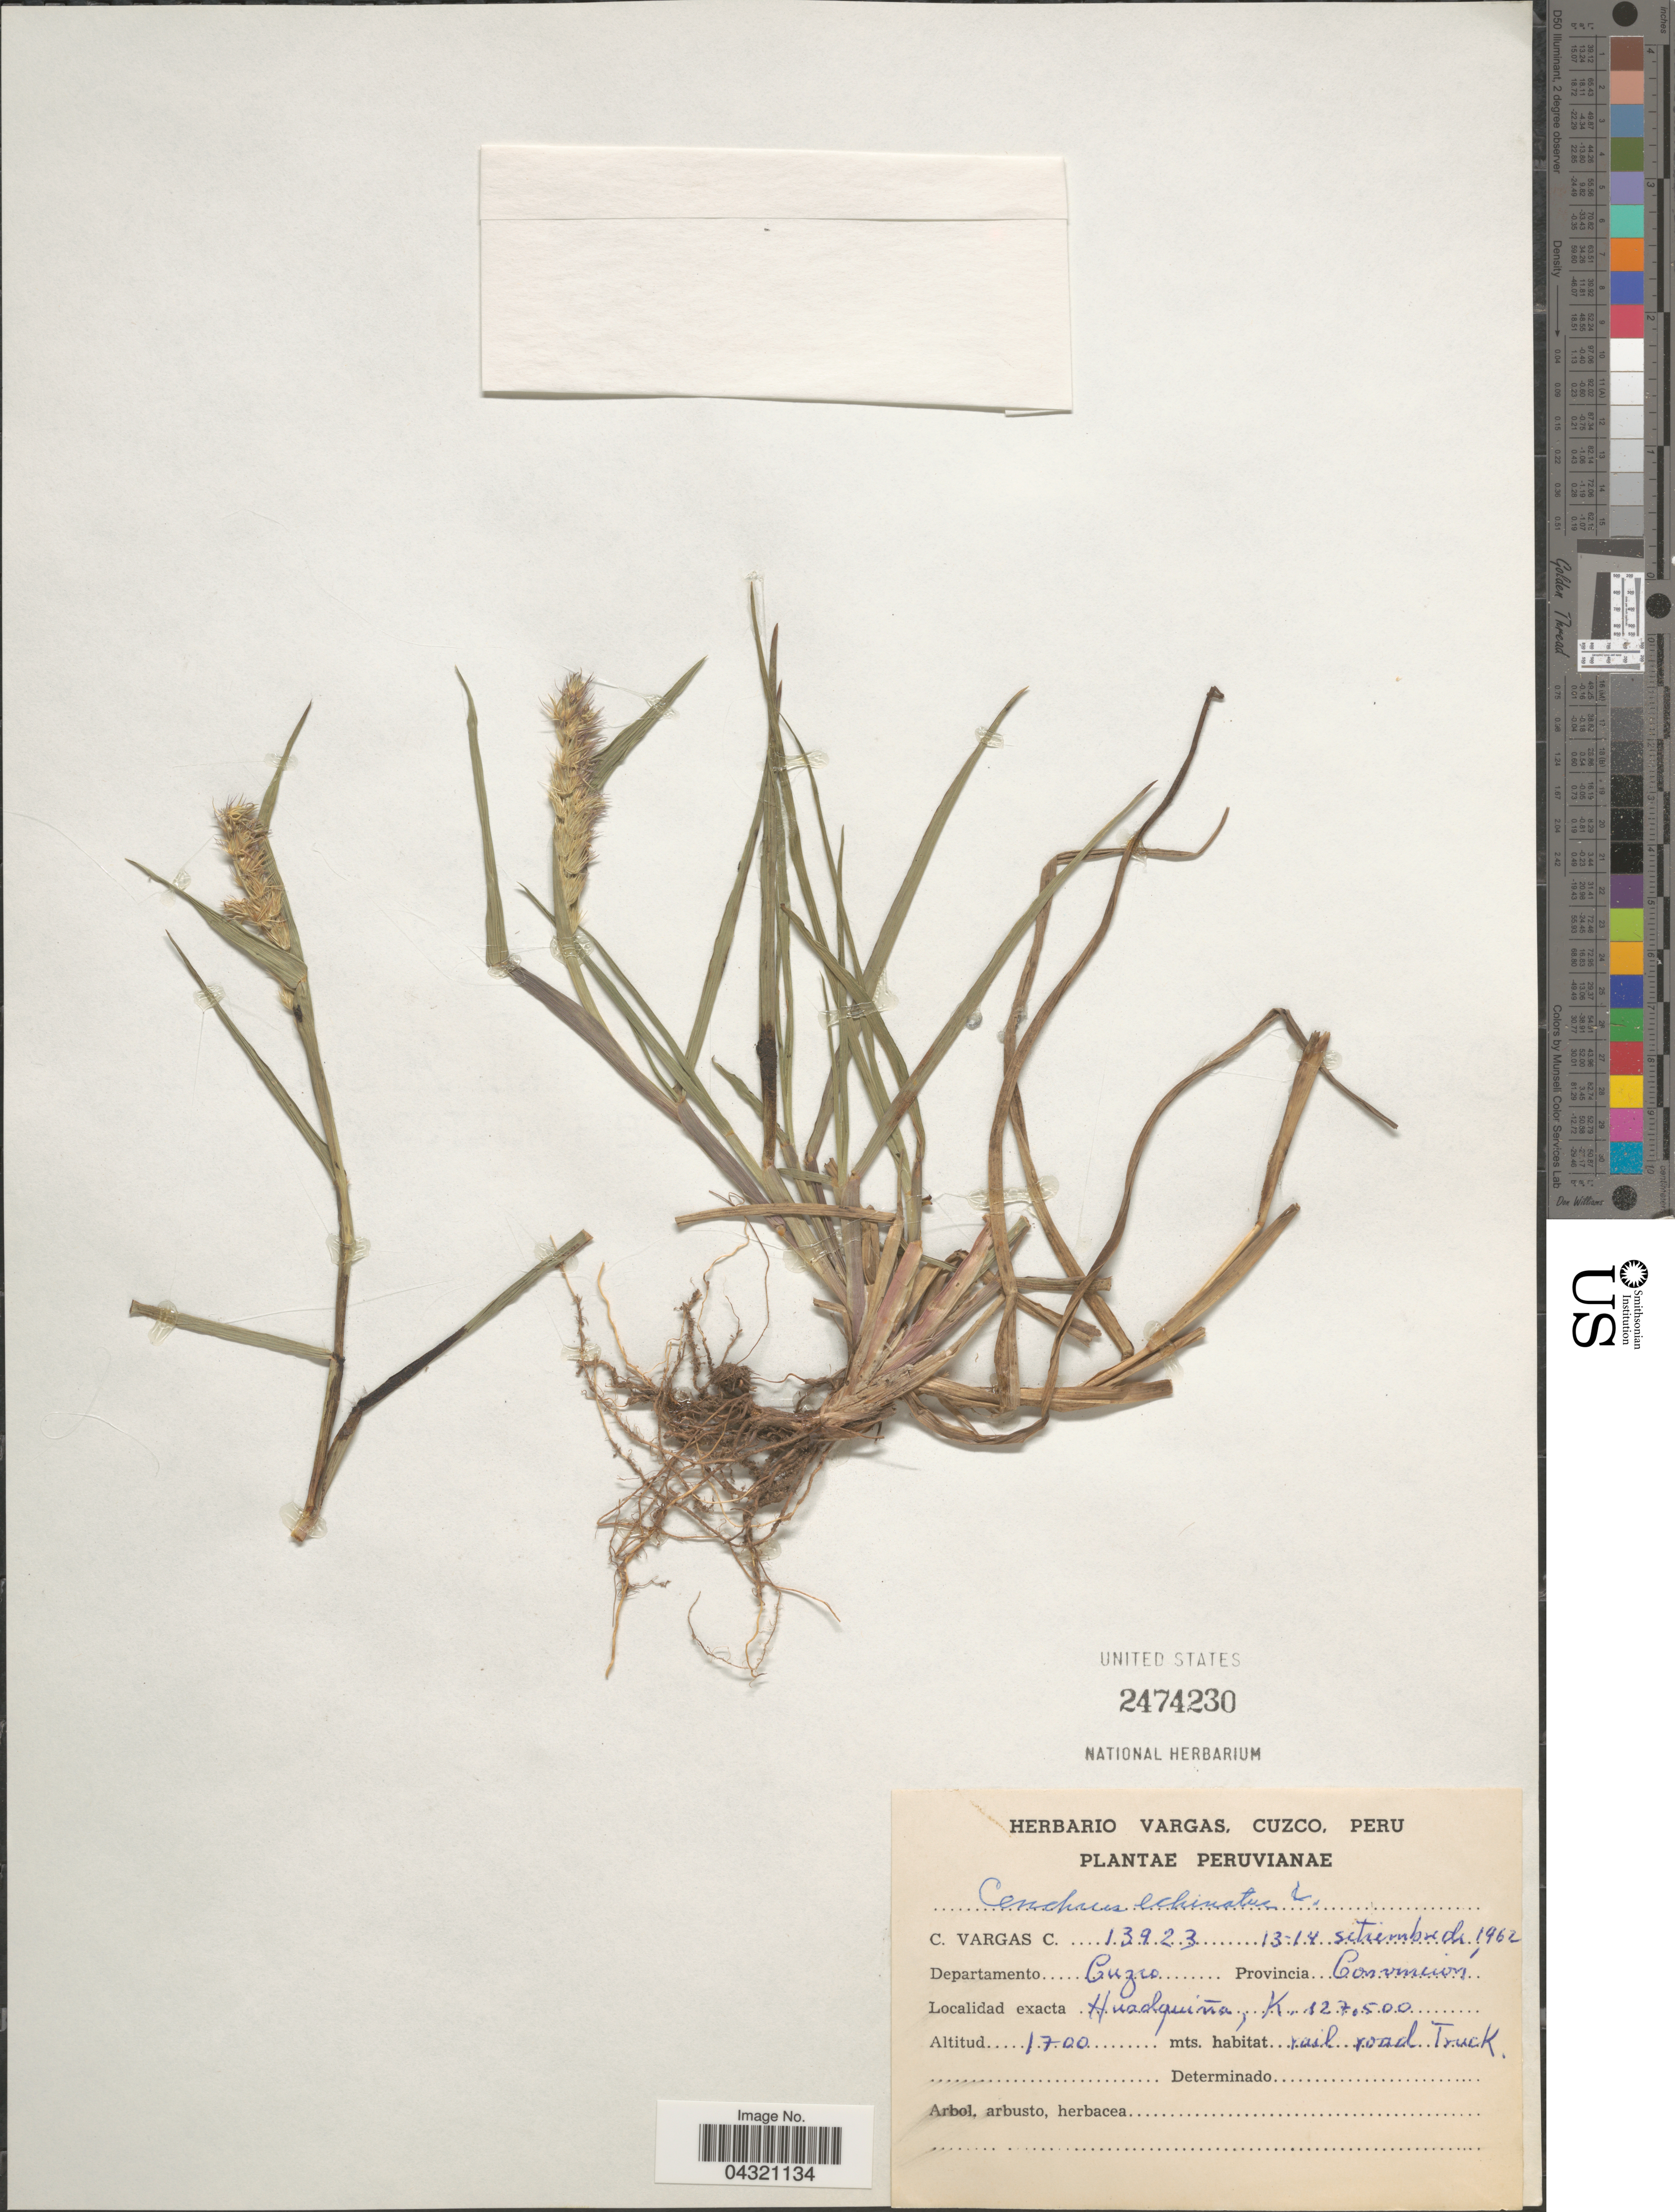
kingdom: Plantae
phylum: Tracheophyta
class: Liliopsida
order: Poales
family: Poaceae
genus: Cenchrus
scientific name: Cenchrus echinatus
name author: L.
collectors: C. Vargas Calderón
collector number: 13923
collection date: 1962-09-13/1962-09-14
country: Peru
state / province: Cusco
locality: Huadquiña, K.127.500, Provincia Convención, Departamento Cuzco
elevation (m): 1700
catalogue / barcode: US 2474230